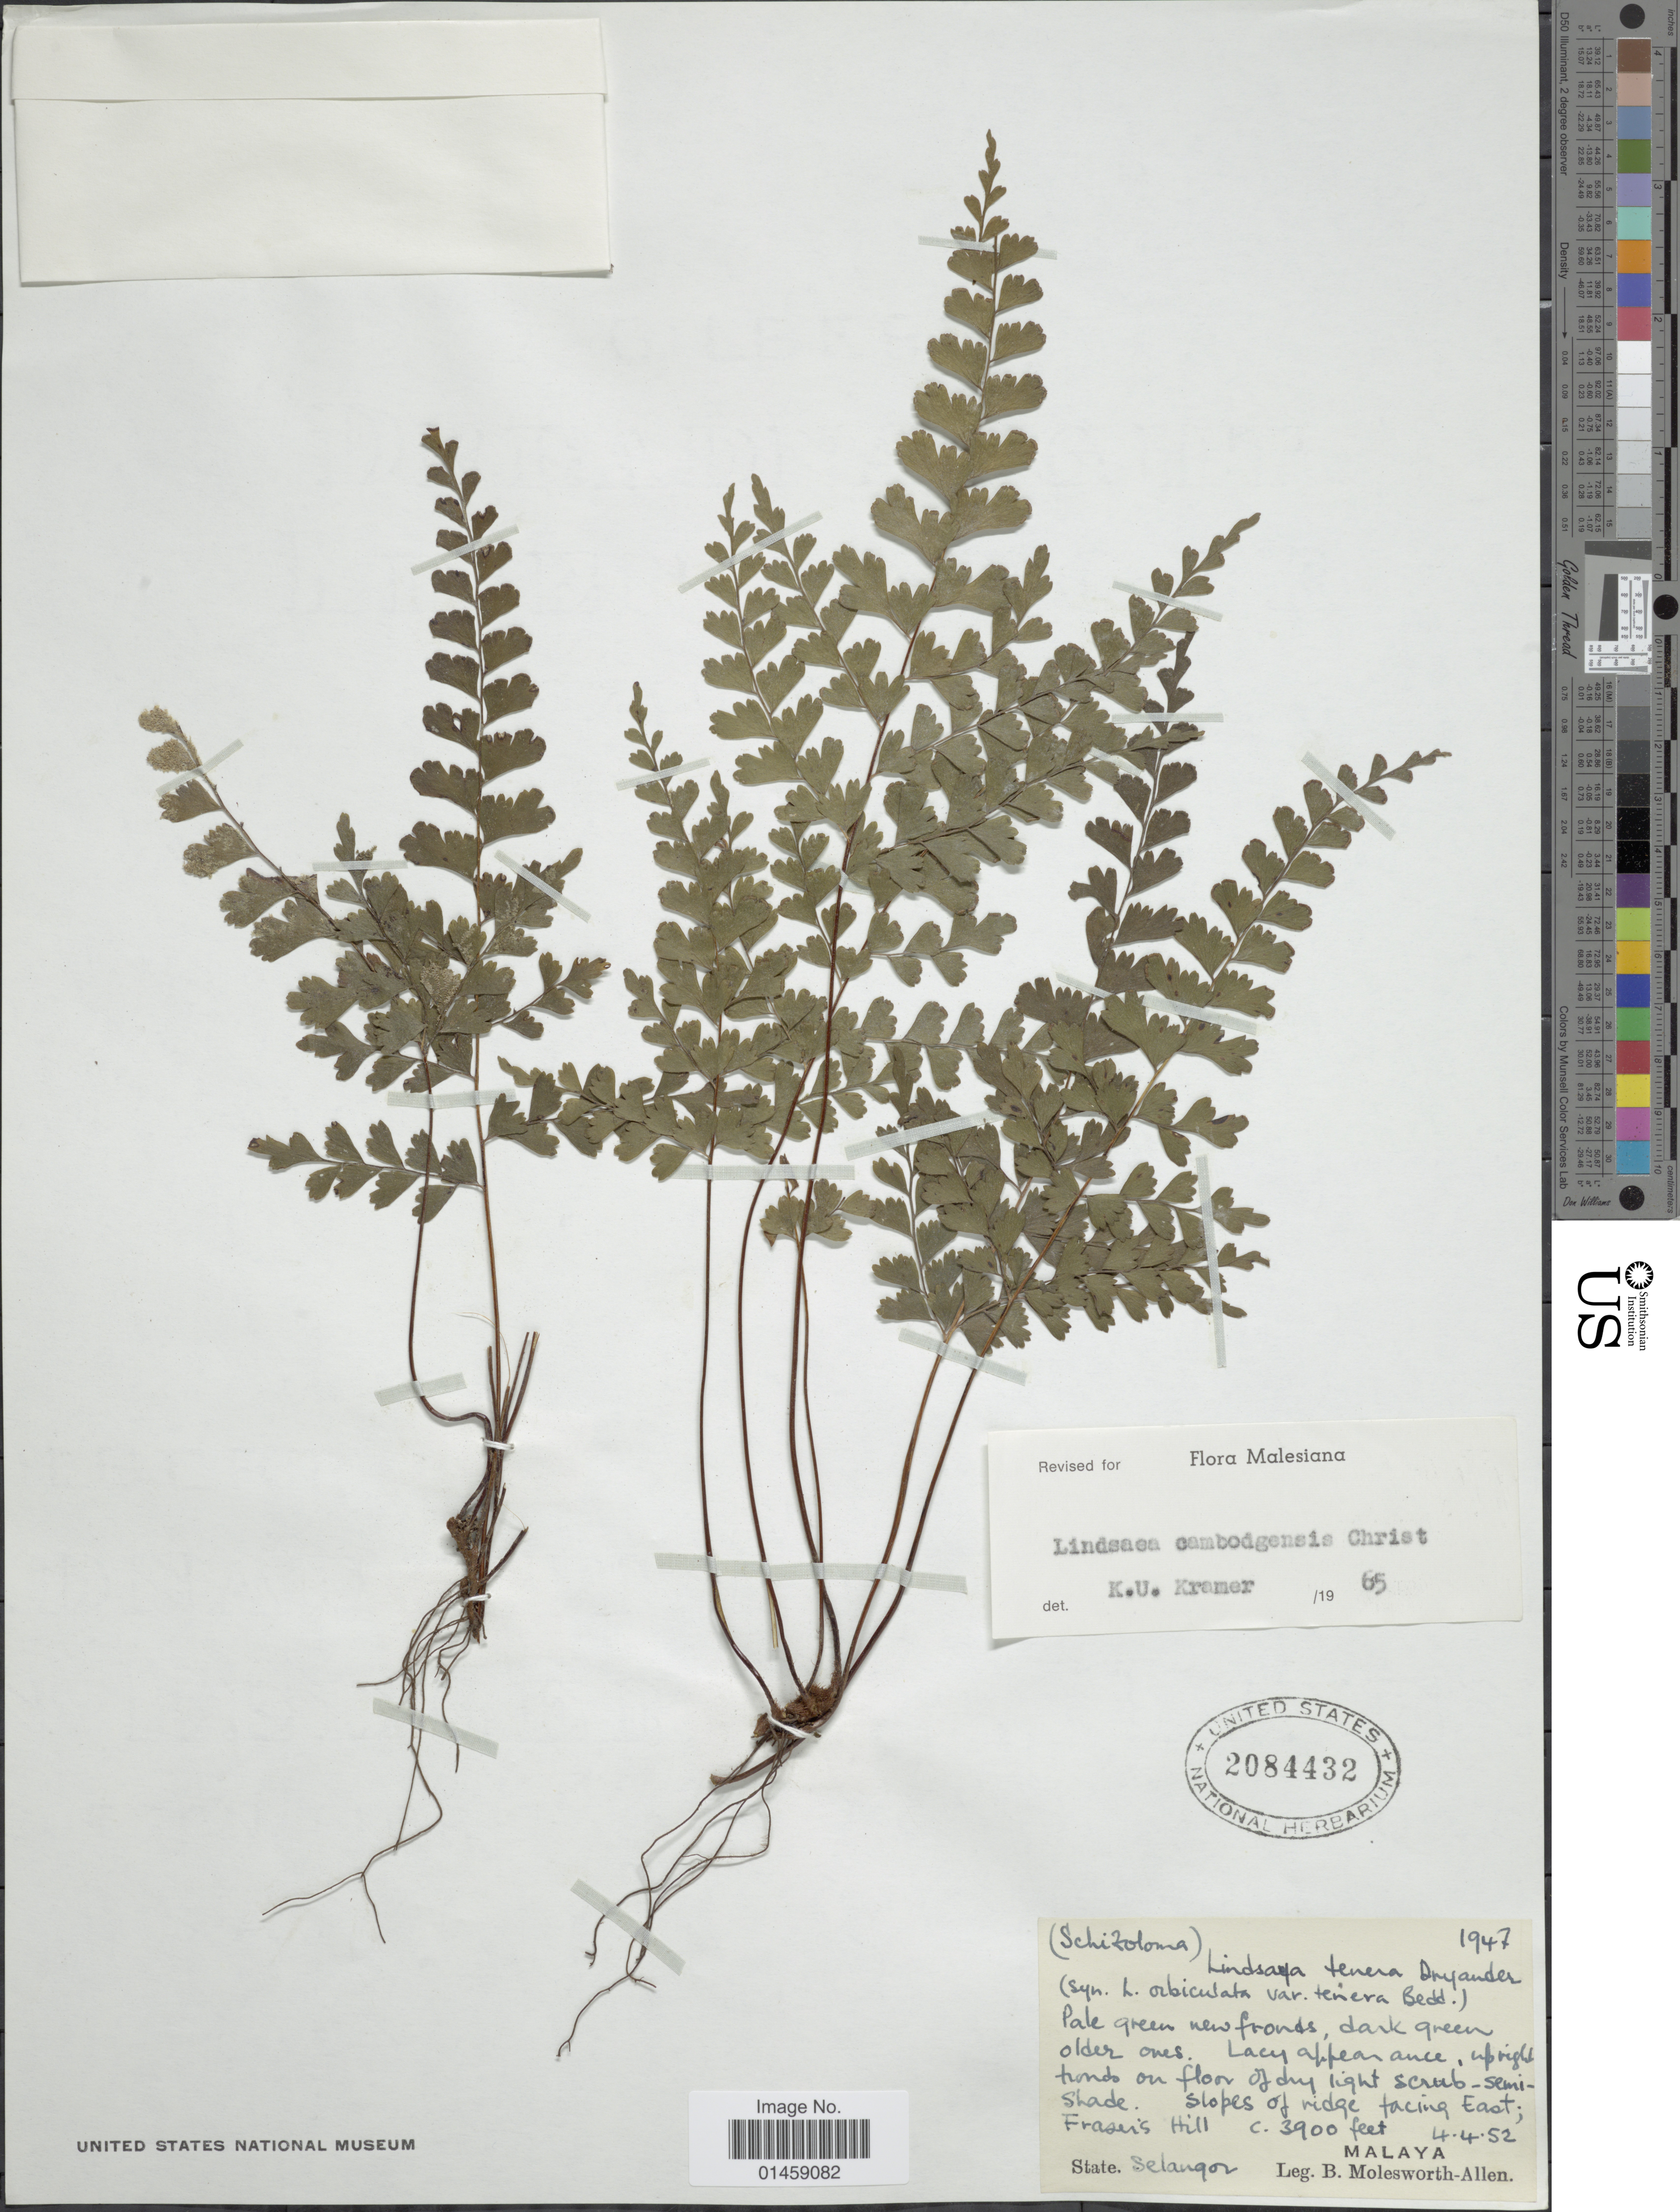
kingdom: Plantae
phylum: Tracheophyta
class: Polypodiopsida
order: Polypodiales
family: Lindsaeaceae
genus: Lindsaea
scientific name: Lindsaea interupta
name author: (Wall.) C.V. Morton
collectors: B. E. G. Molesworth-Allen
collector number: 1947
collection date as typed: Transcribed d/m/y: 4/4/52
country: Malaysia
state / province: Selangor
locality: Malaya, Fraser's Hill.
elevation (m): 1189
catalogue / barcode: US 2084432